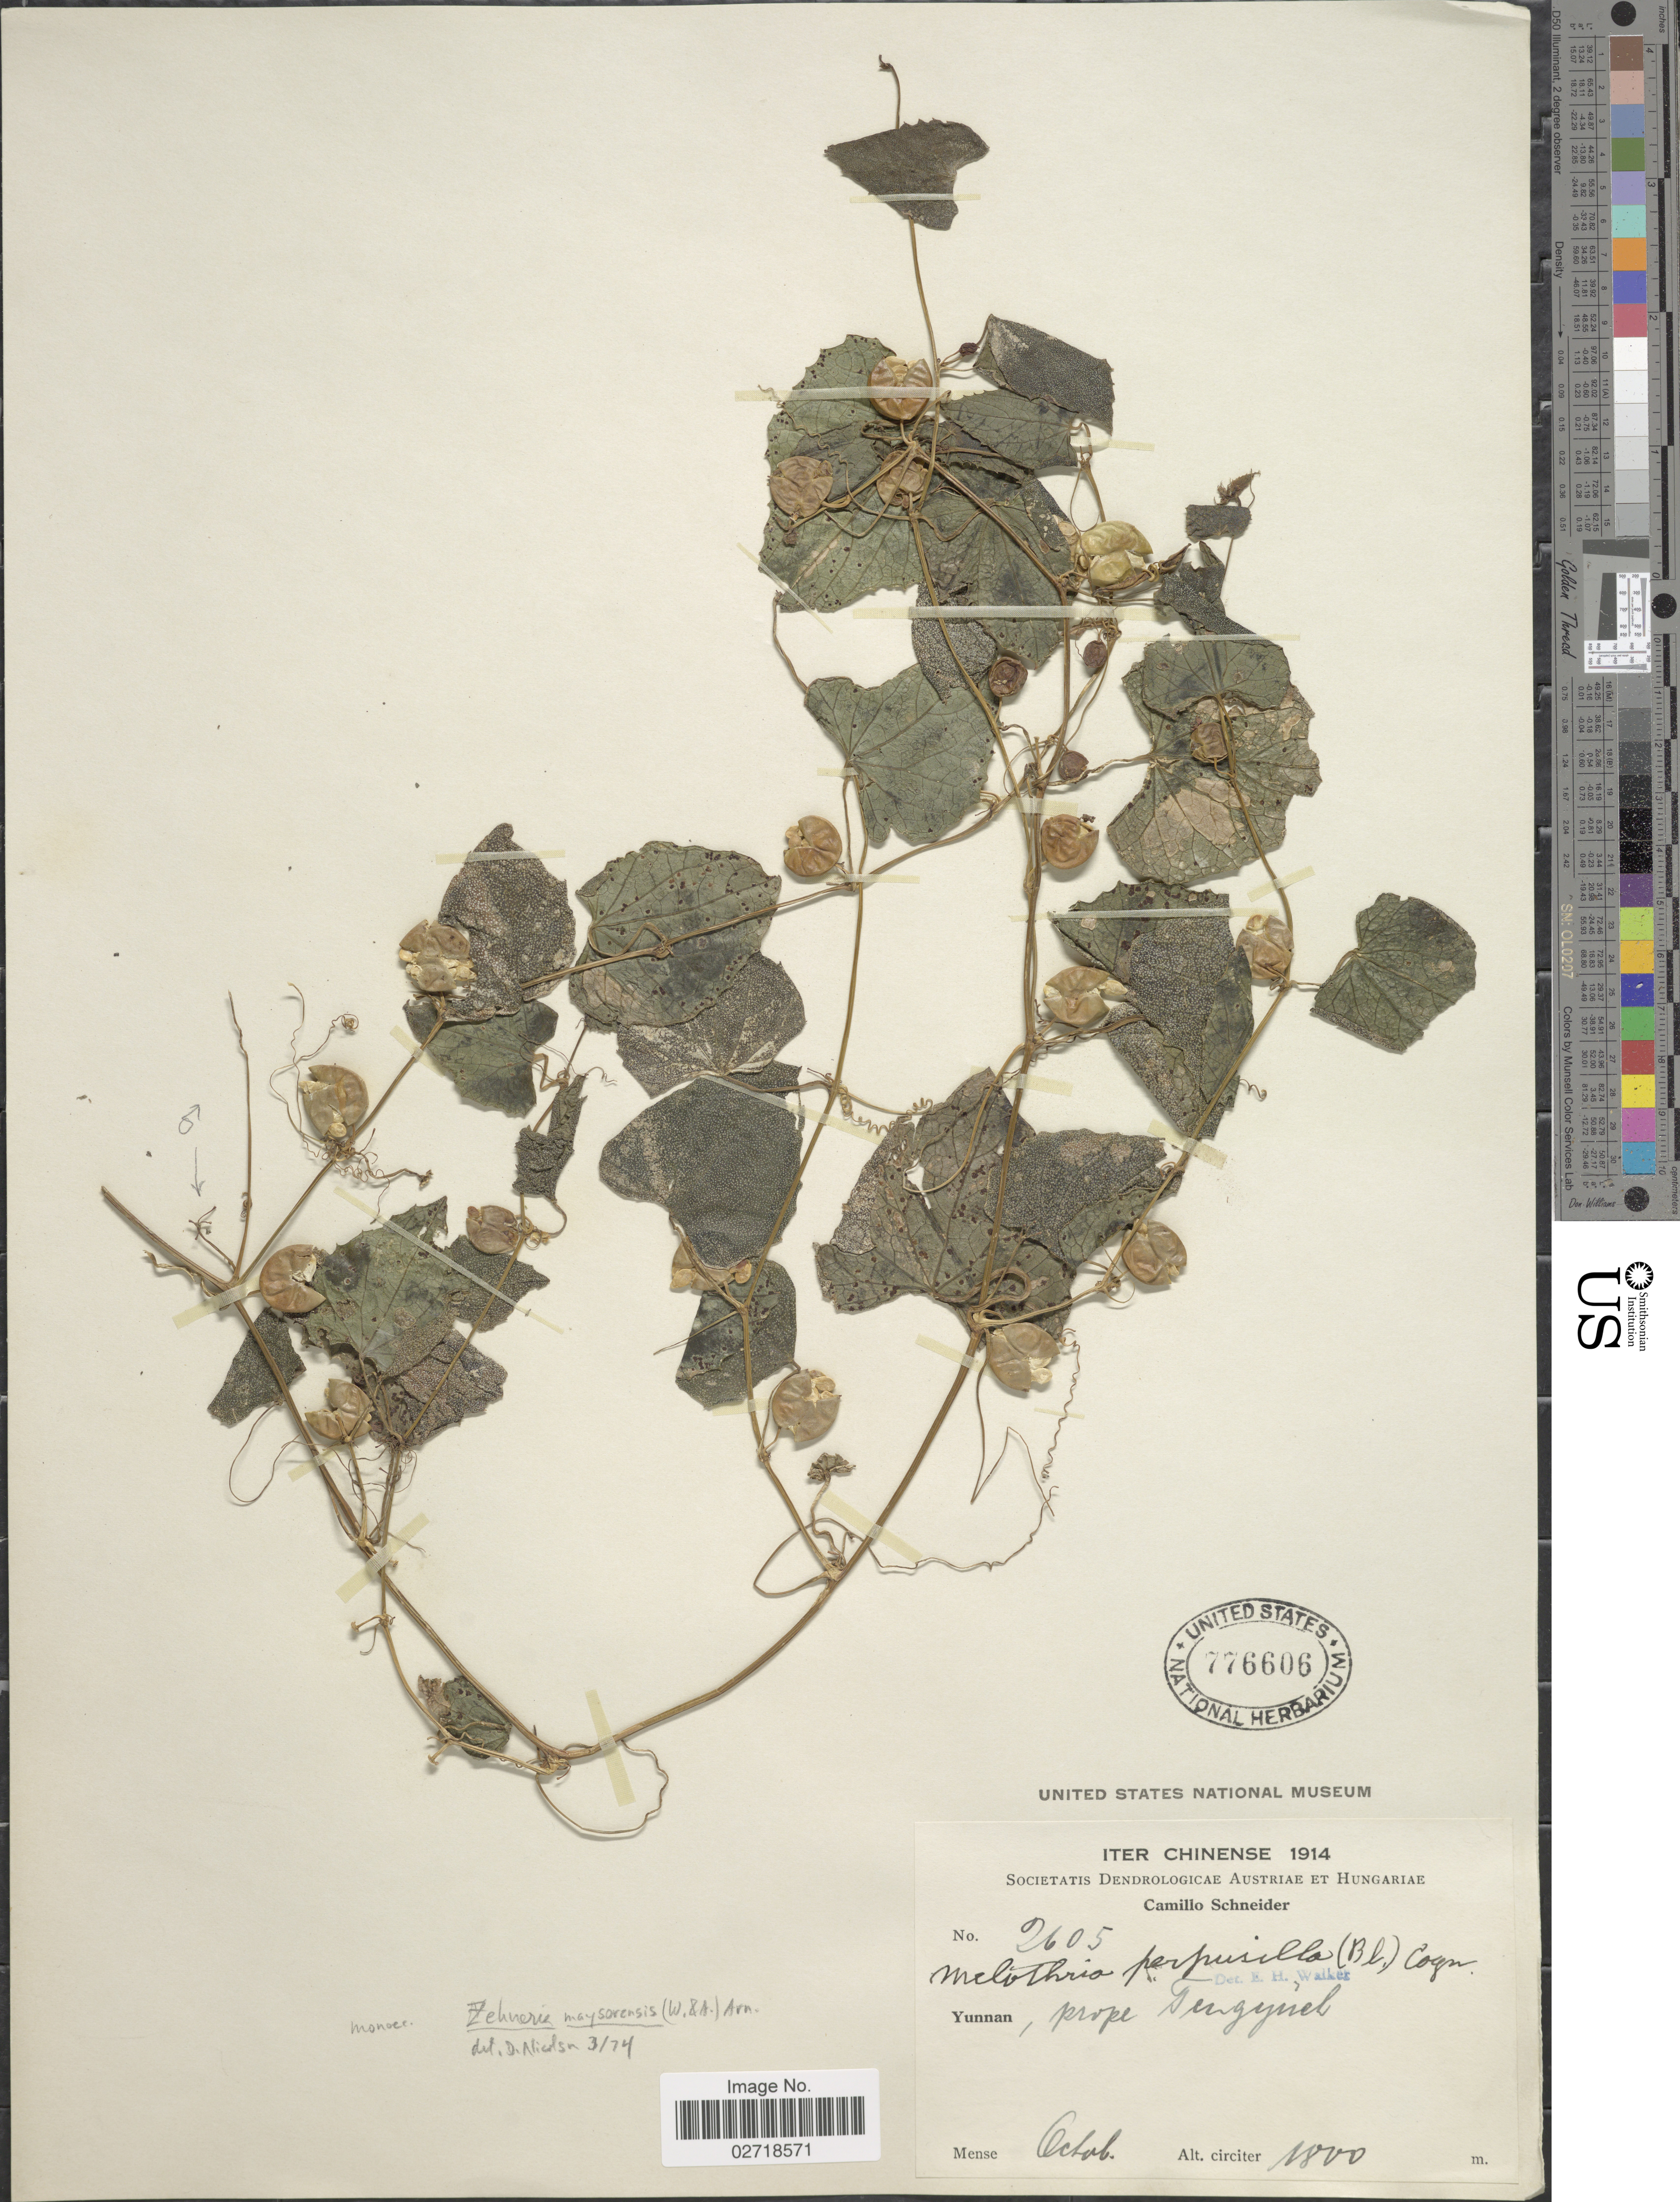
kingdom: Plantae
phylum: Tracheophyta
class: Magnoliopsida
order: Cucurbitales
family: Cucurbitaceae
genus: Zehneria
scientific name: Zehneria maysorensis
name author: (Wight & Arn.) Arn.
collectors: C. K. Schneider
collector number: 2605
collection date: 1914-10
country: China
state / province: Yunnan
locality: Yunnan, prope Tengyuel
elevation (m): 1800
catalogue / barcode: US 776606